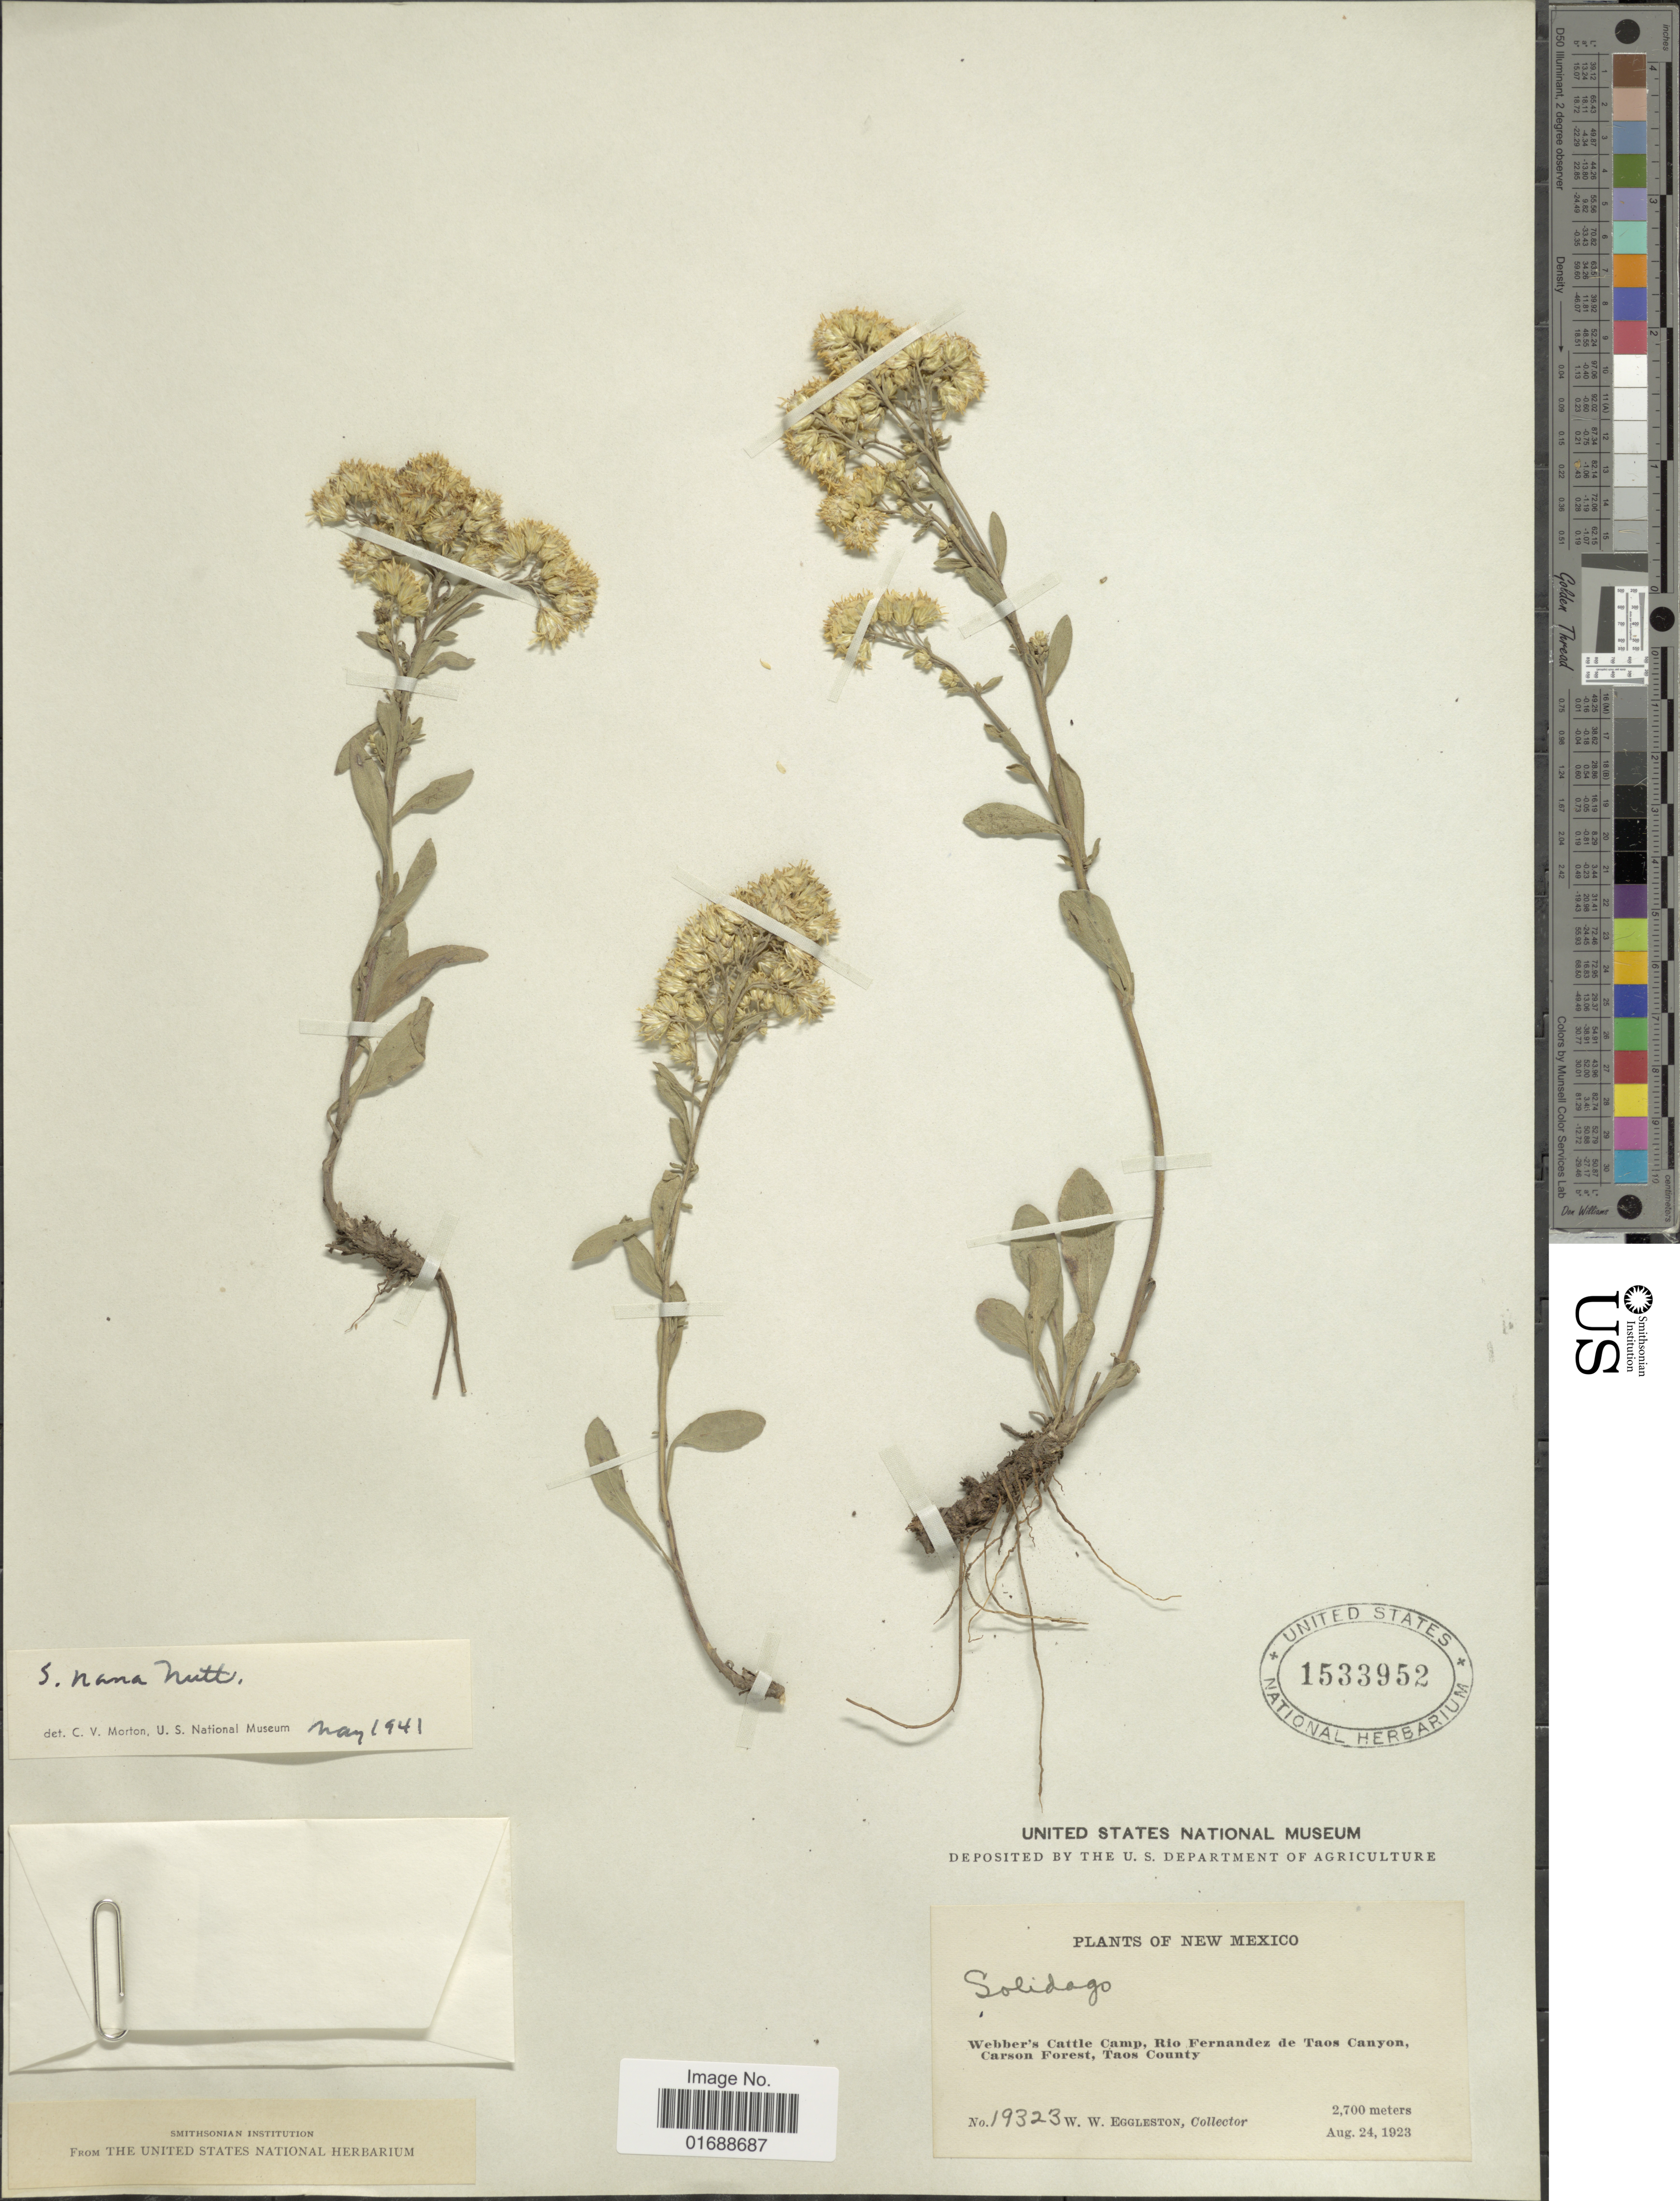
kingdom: Plantae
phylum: Tracheophyta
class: Magnoliopsida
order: Asterales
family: Asteraceae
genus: Solidago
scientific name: Solidago nana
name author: Nutt.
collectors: W. W. Eggleston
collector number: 19323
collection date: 1923-08-24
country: United States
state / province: New Mexico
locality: Webber's Cattle Camp, Rio Fernandez de Taos Canyon, Carson Forest, Taos County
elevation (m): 2700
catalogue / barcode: US 1533952